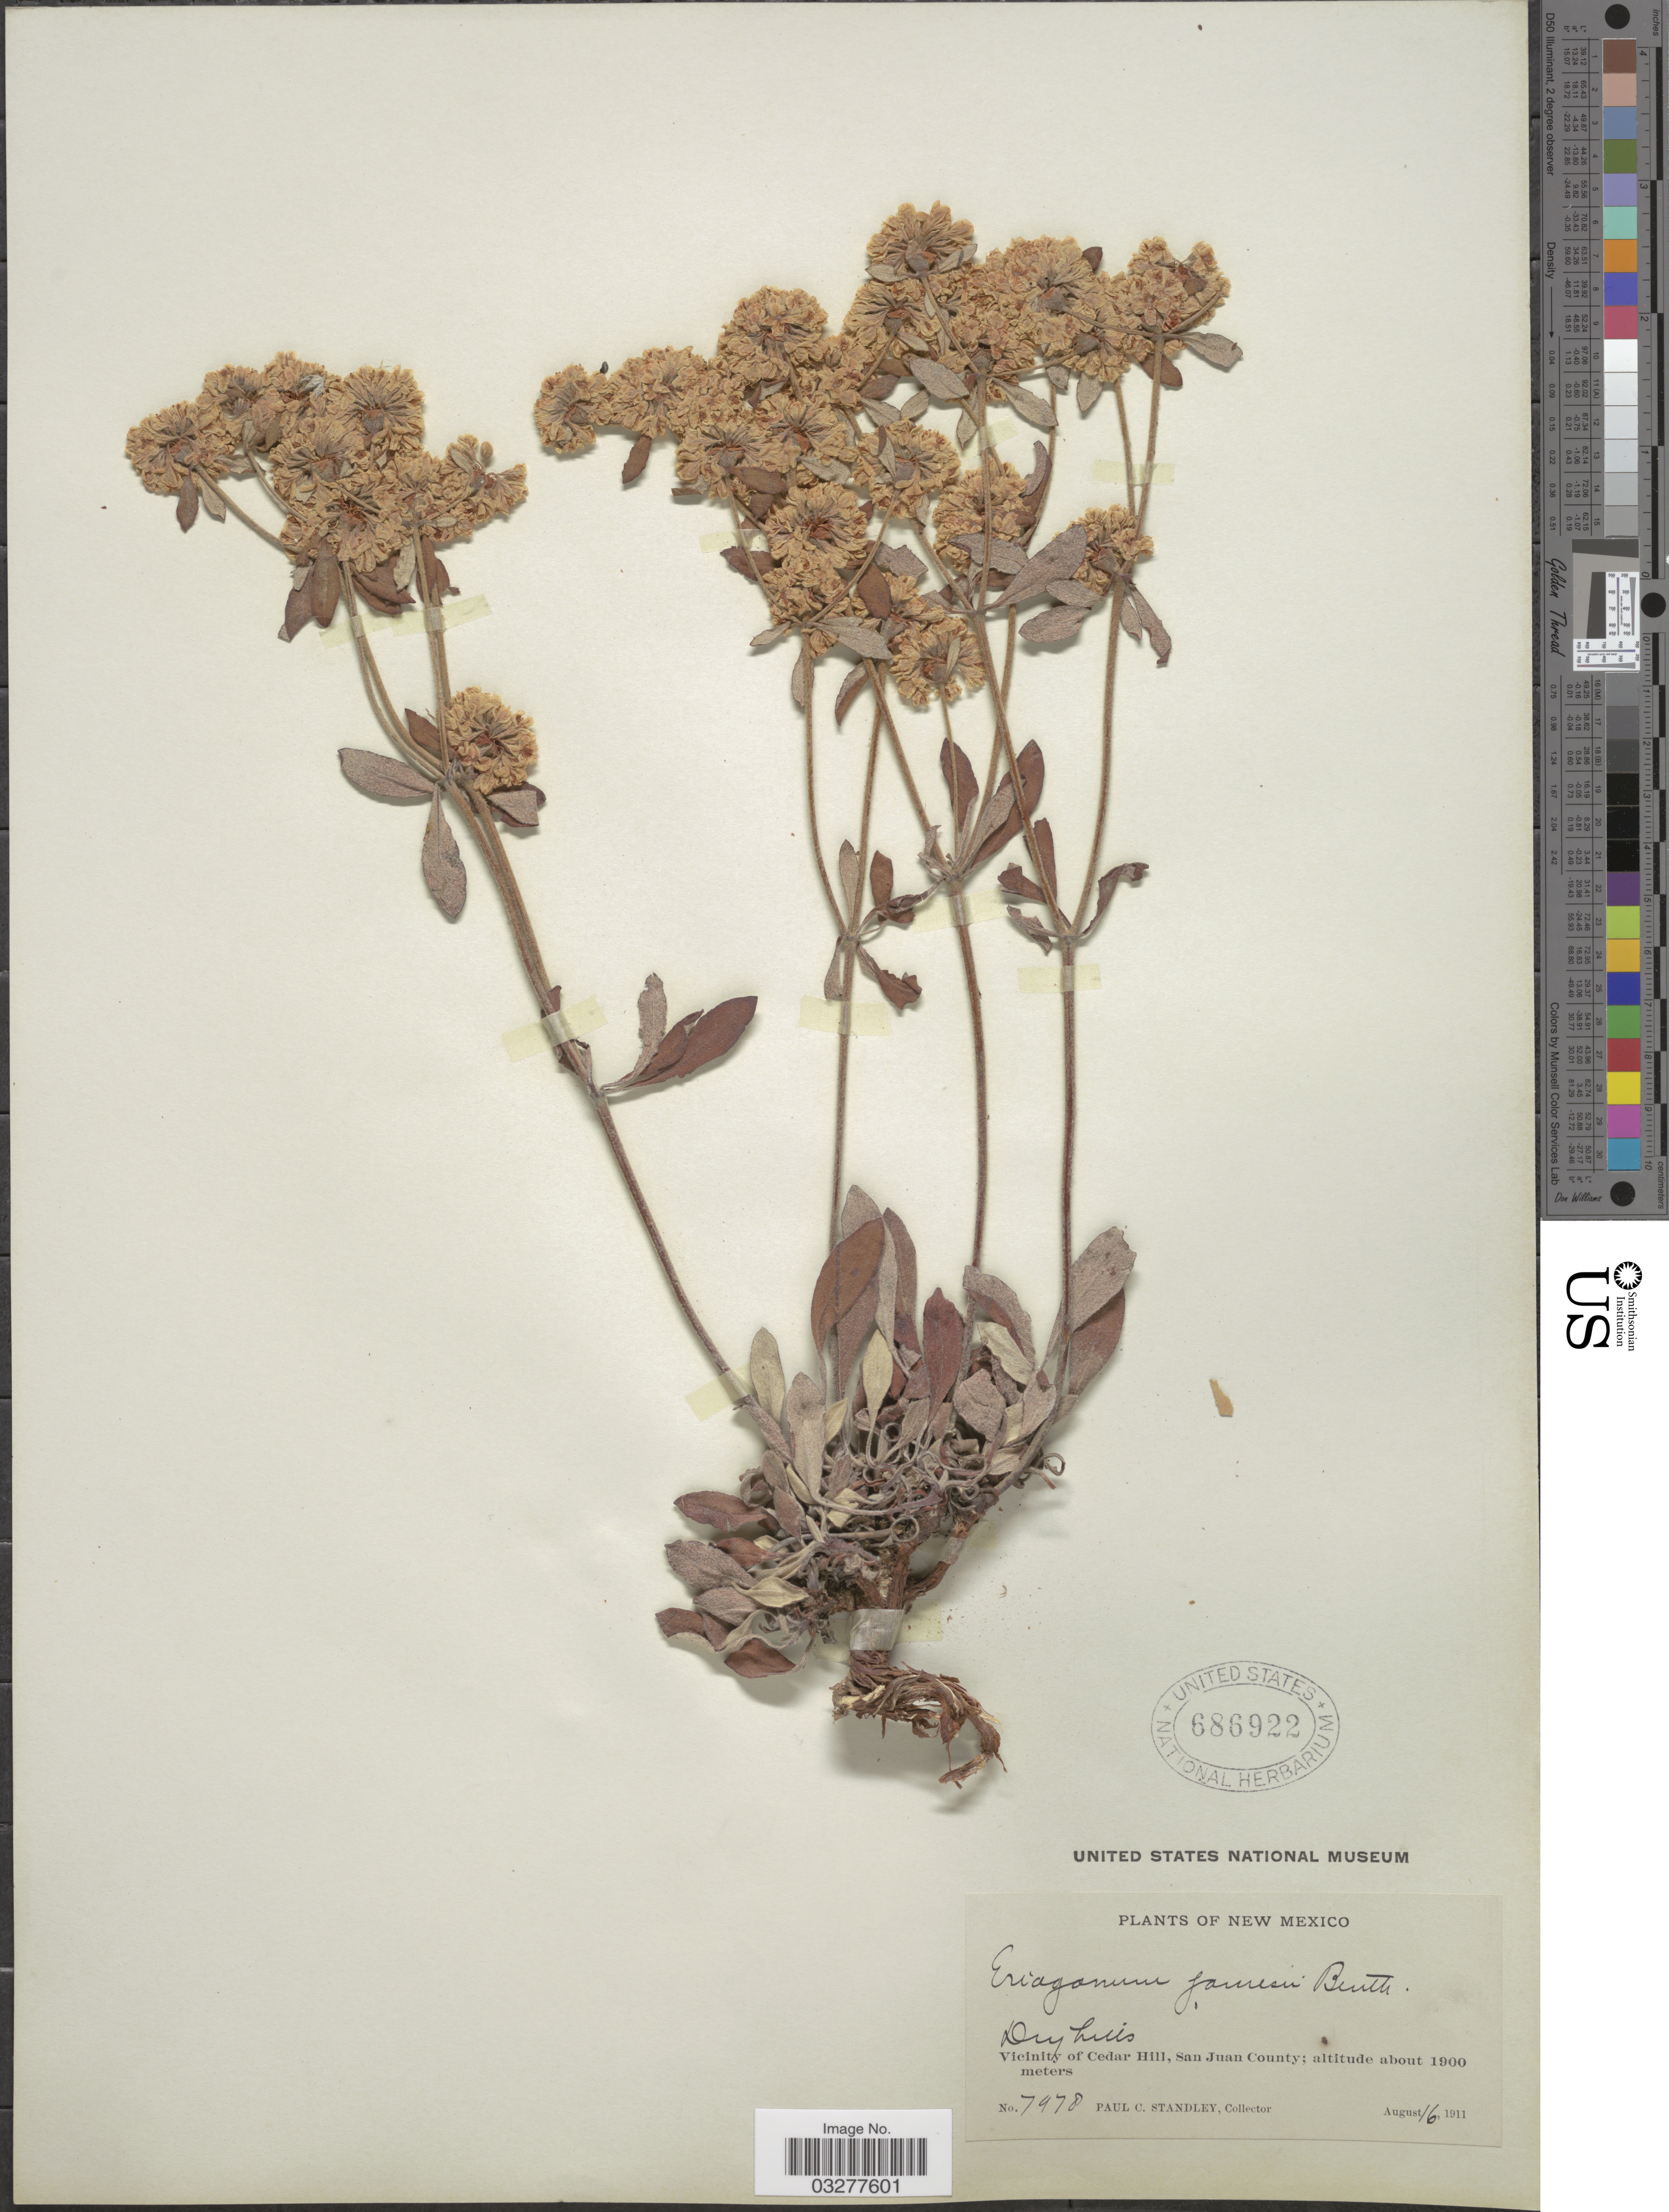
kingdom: Plantae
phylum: Tracheophyta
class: Magnoliopsida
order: Caryophyllales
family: Polygonaceae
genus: Eriogonum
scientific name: Eriogonum jamesii var. jamesii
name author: Benth.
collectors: P. C. Standley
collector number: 7978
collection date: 1911-08-16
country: United States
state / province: New Mexico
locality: Vicinity of Cedar Hill, San Juan County.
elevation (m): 1900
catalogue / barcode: US 686922